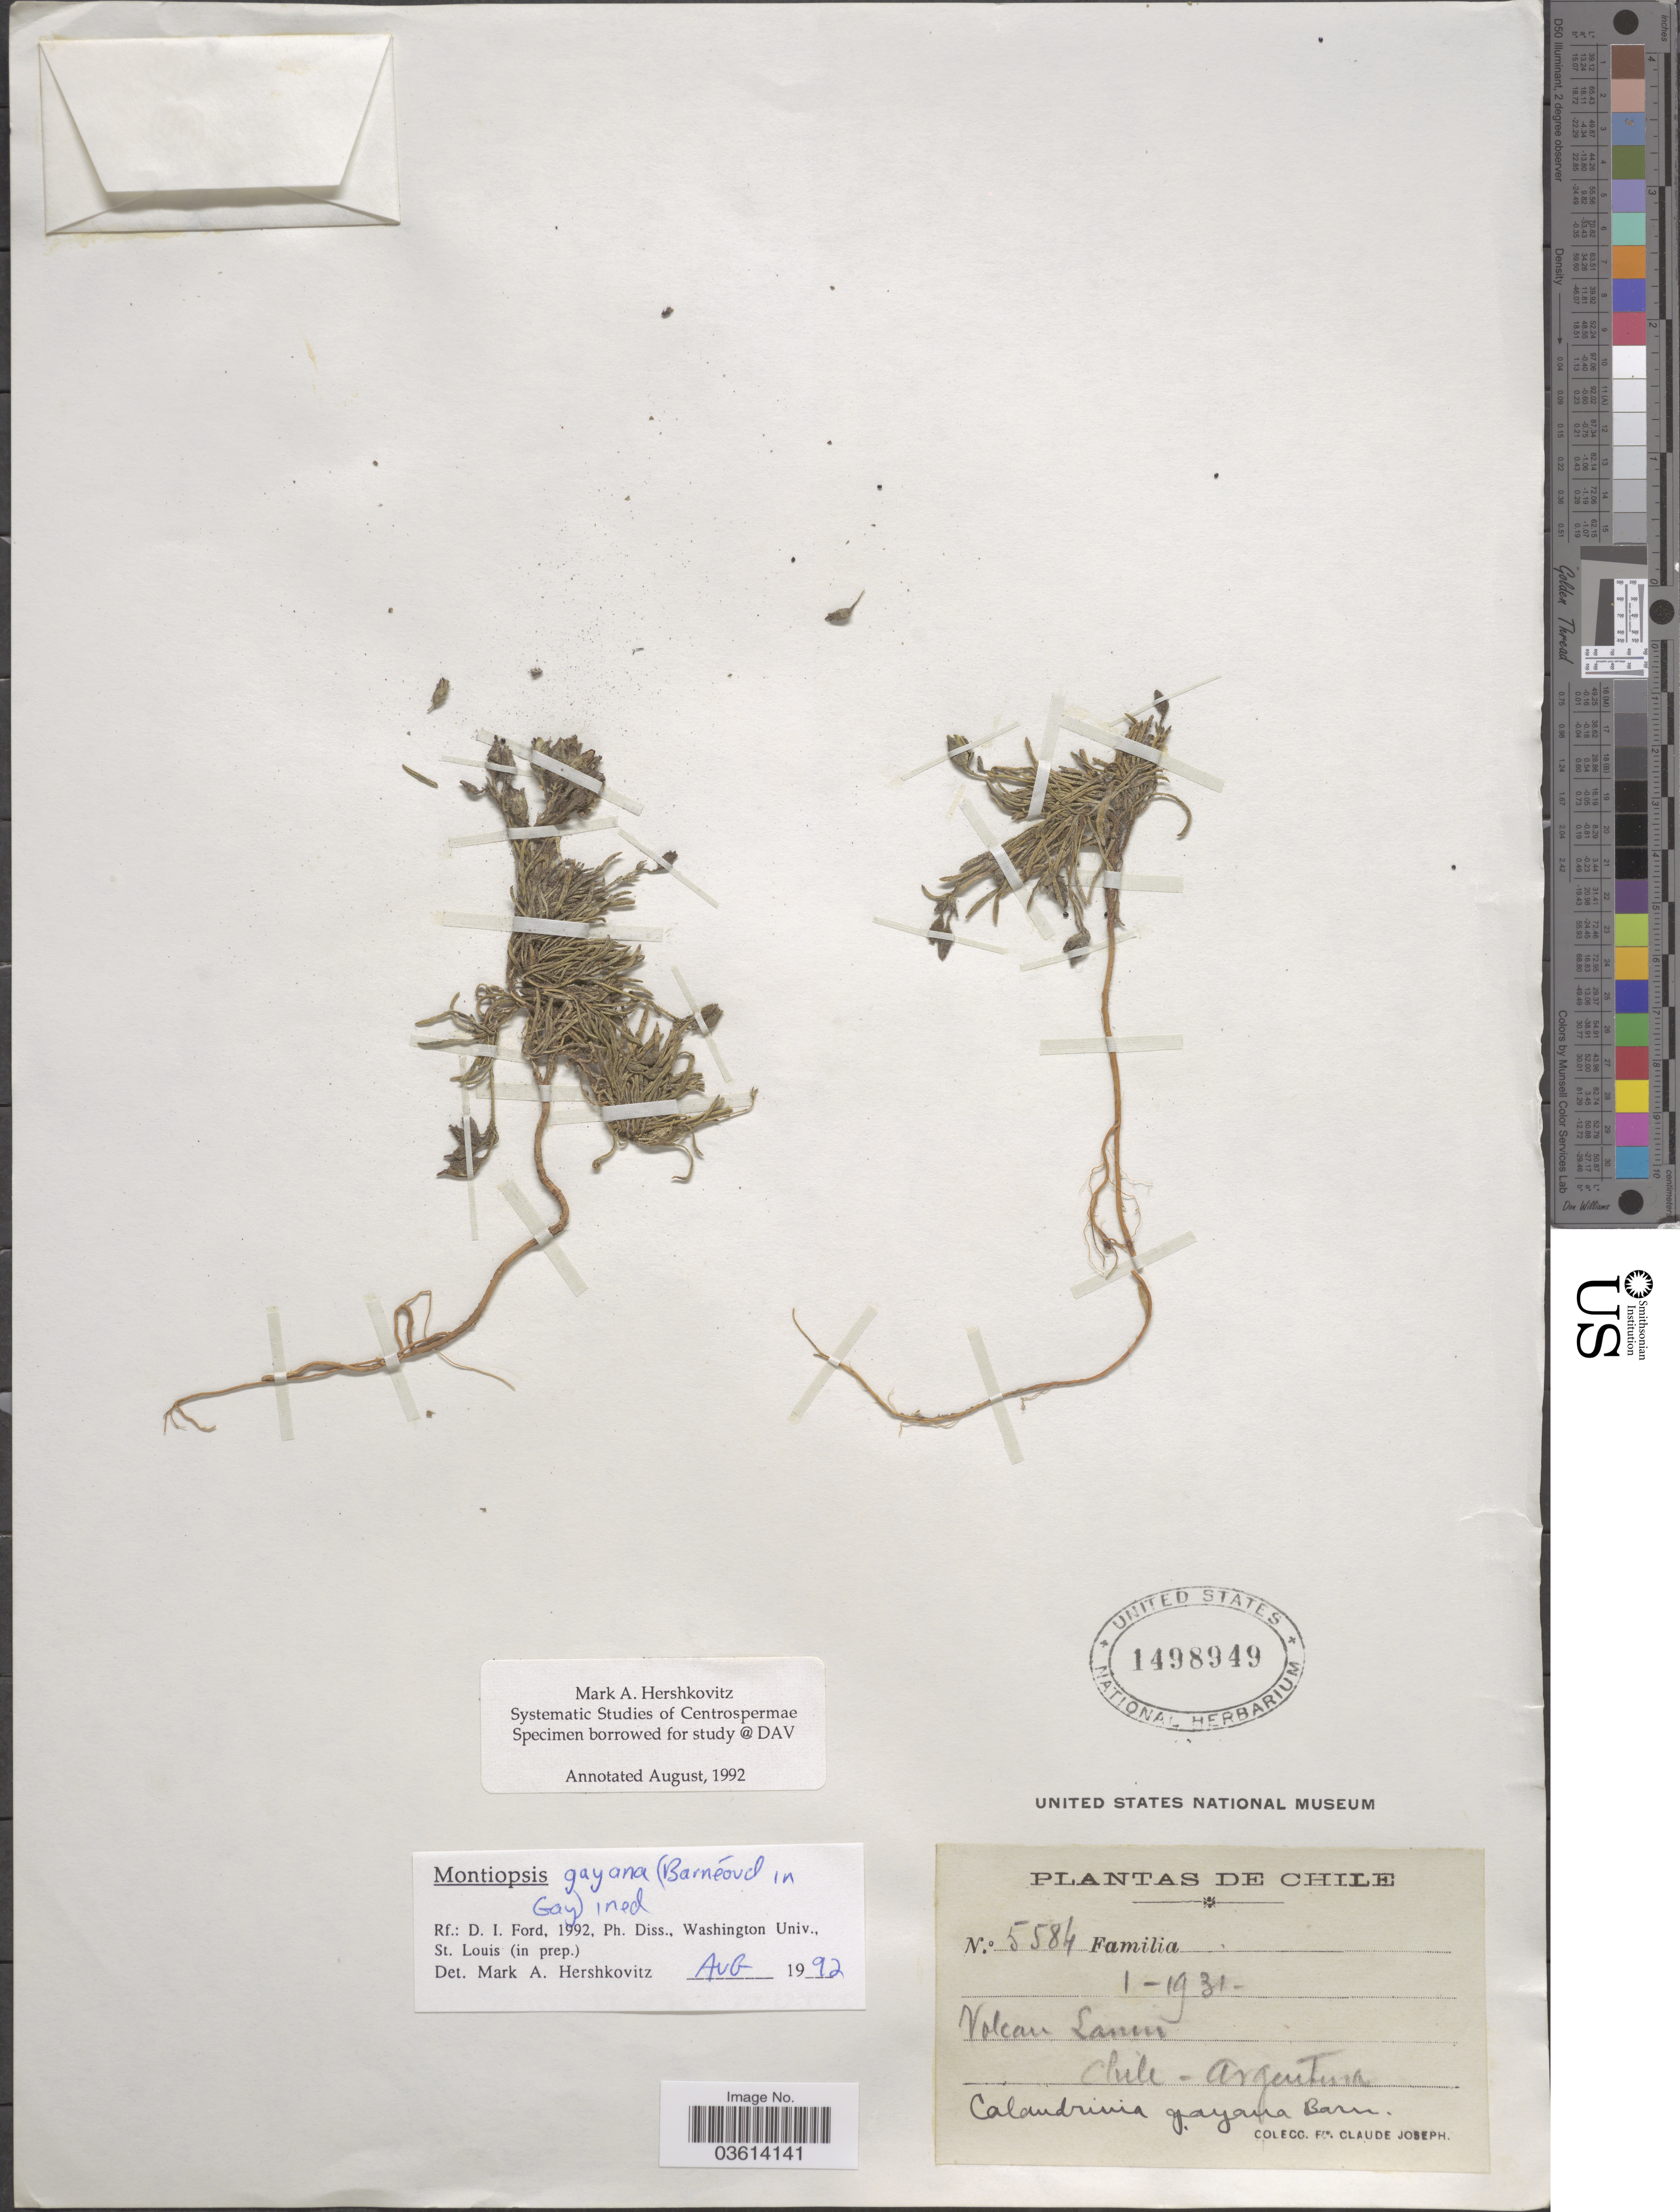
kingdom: Plantae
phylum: Tracheophyta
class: Magnoliopsida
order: Caryophyllales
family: Montiaceae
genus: Montiopsis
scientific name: Montiopsis gayana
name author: (Barnéoud) D.I. Ford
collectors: Bro. Claude-Joseph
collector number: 5584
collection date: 1931-01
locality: Volcan Lanin. Chile-Argentina.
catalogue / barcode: US 1498949